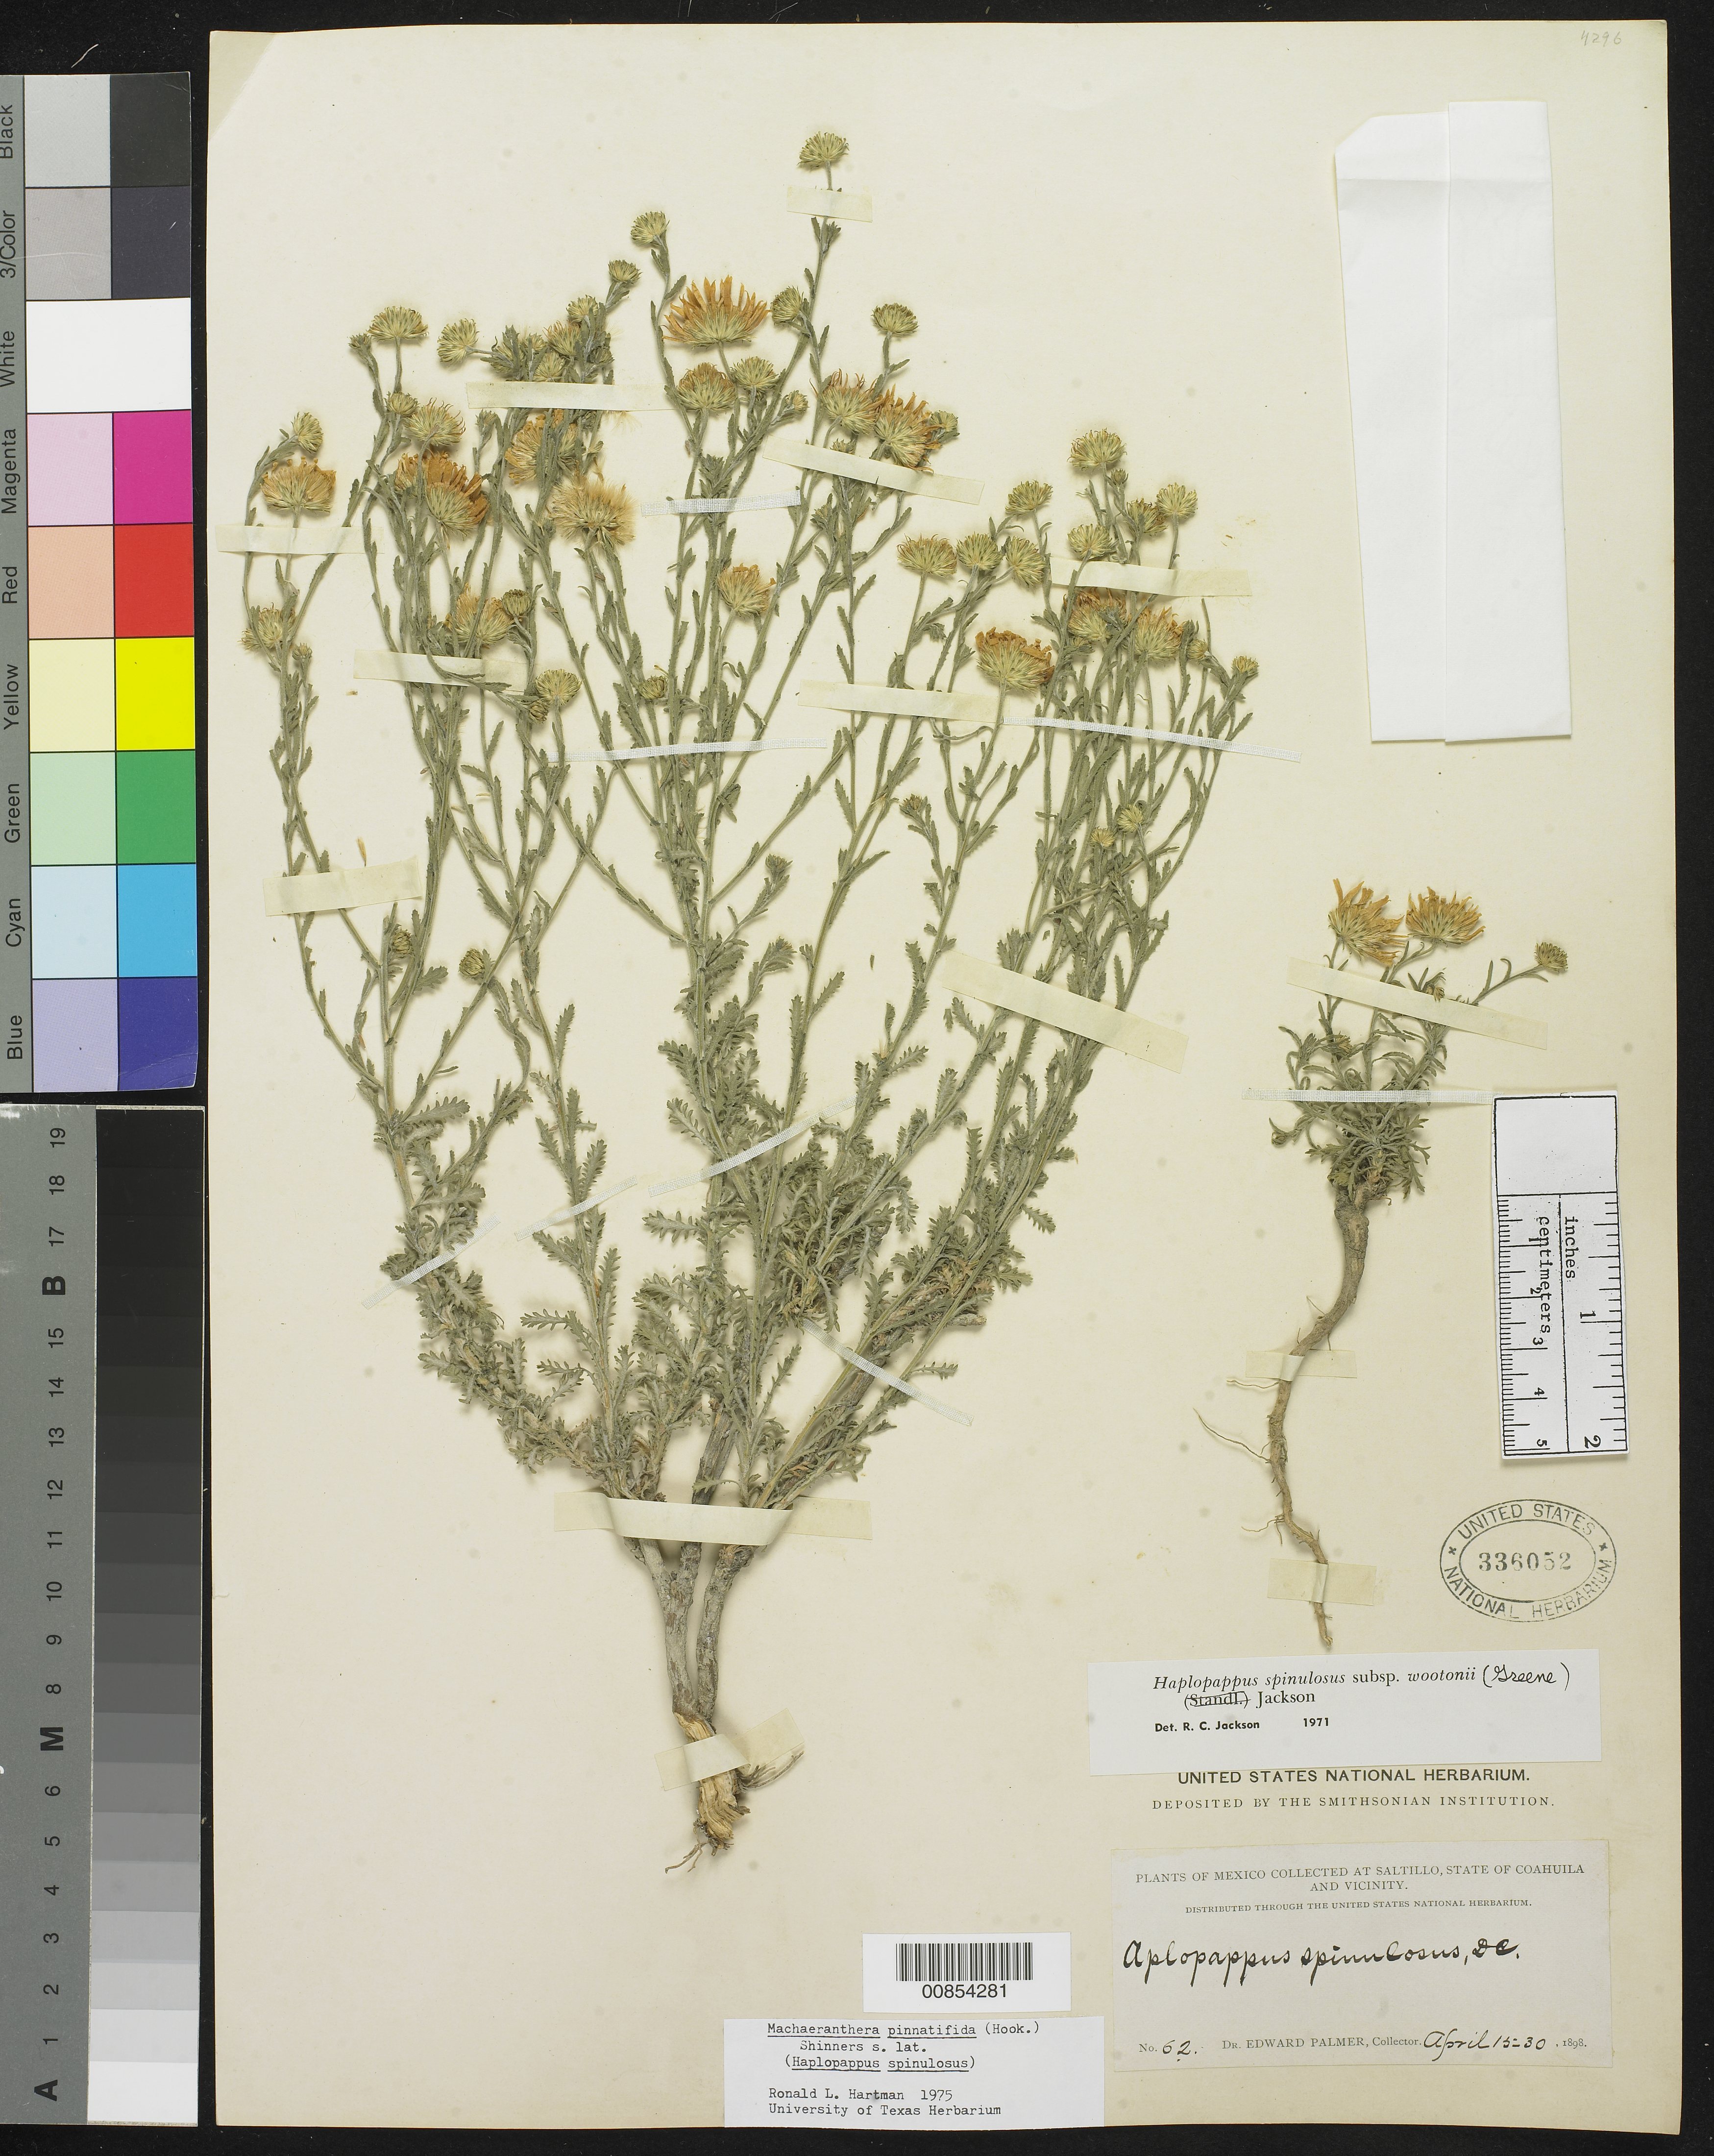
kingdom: Plantae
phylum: Tracheophyta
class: Magnoliopsida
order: Asterales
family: Asteraceae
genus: Machaeranthera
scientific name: Machaeranthera pinnatifida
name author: (Hook.) Shinners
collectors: E. Palmer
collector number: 62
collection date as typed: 15 Apr 1898 to 30 Apr 1898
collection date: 1898-04-15/1898-04-30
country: Mexico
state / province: Coahuila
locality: Saltillo, Coahuila and vicinity.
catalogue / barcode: US 336052